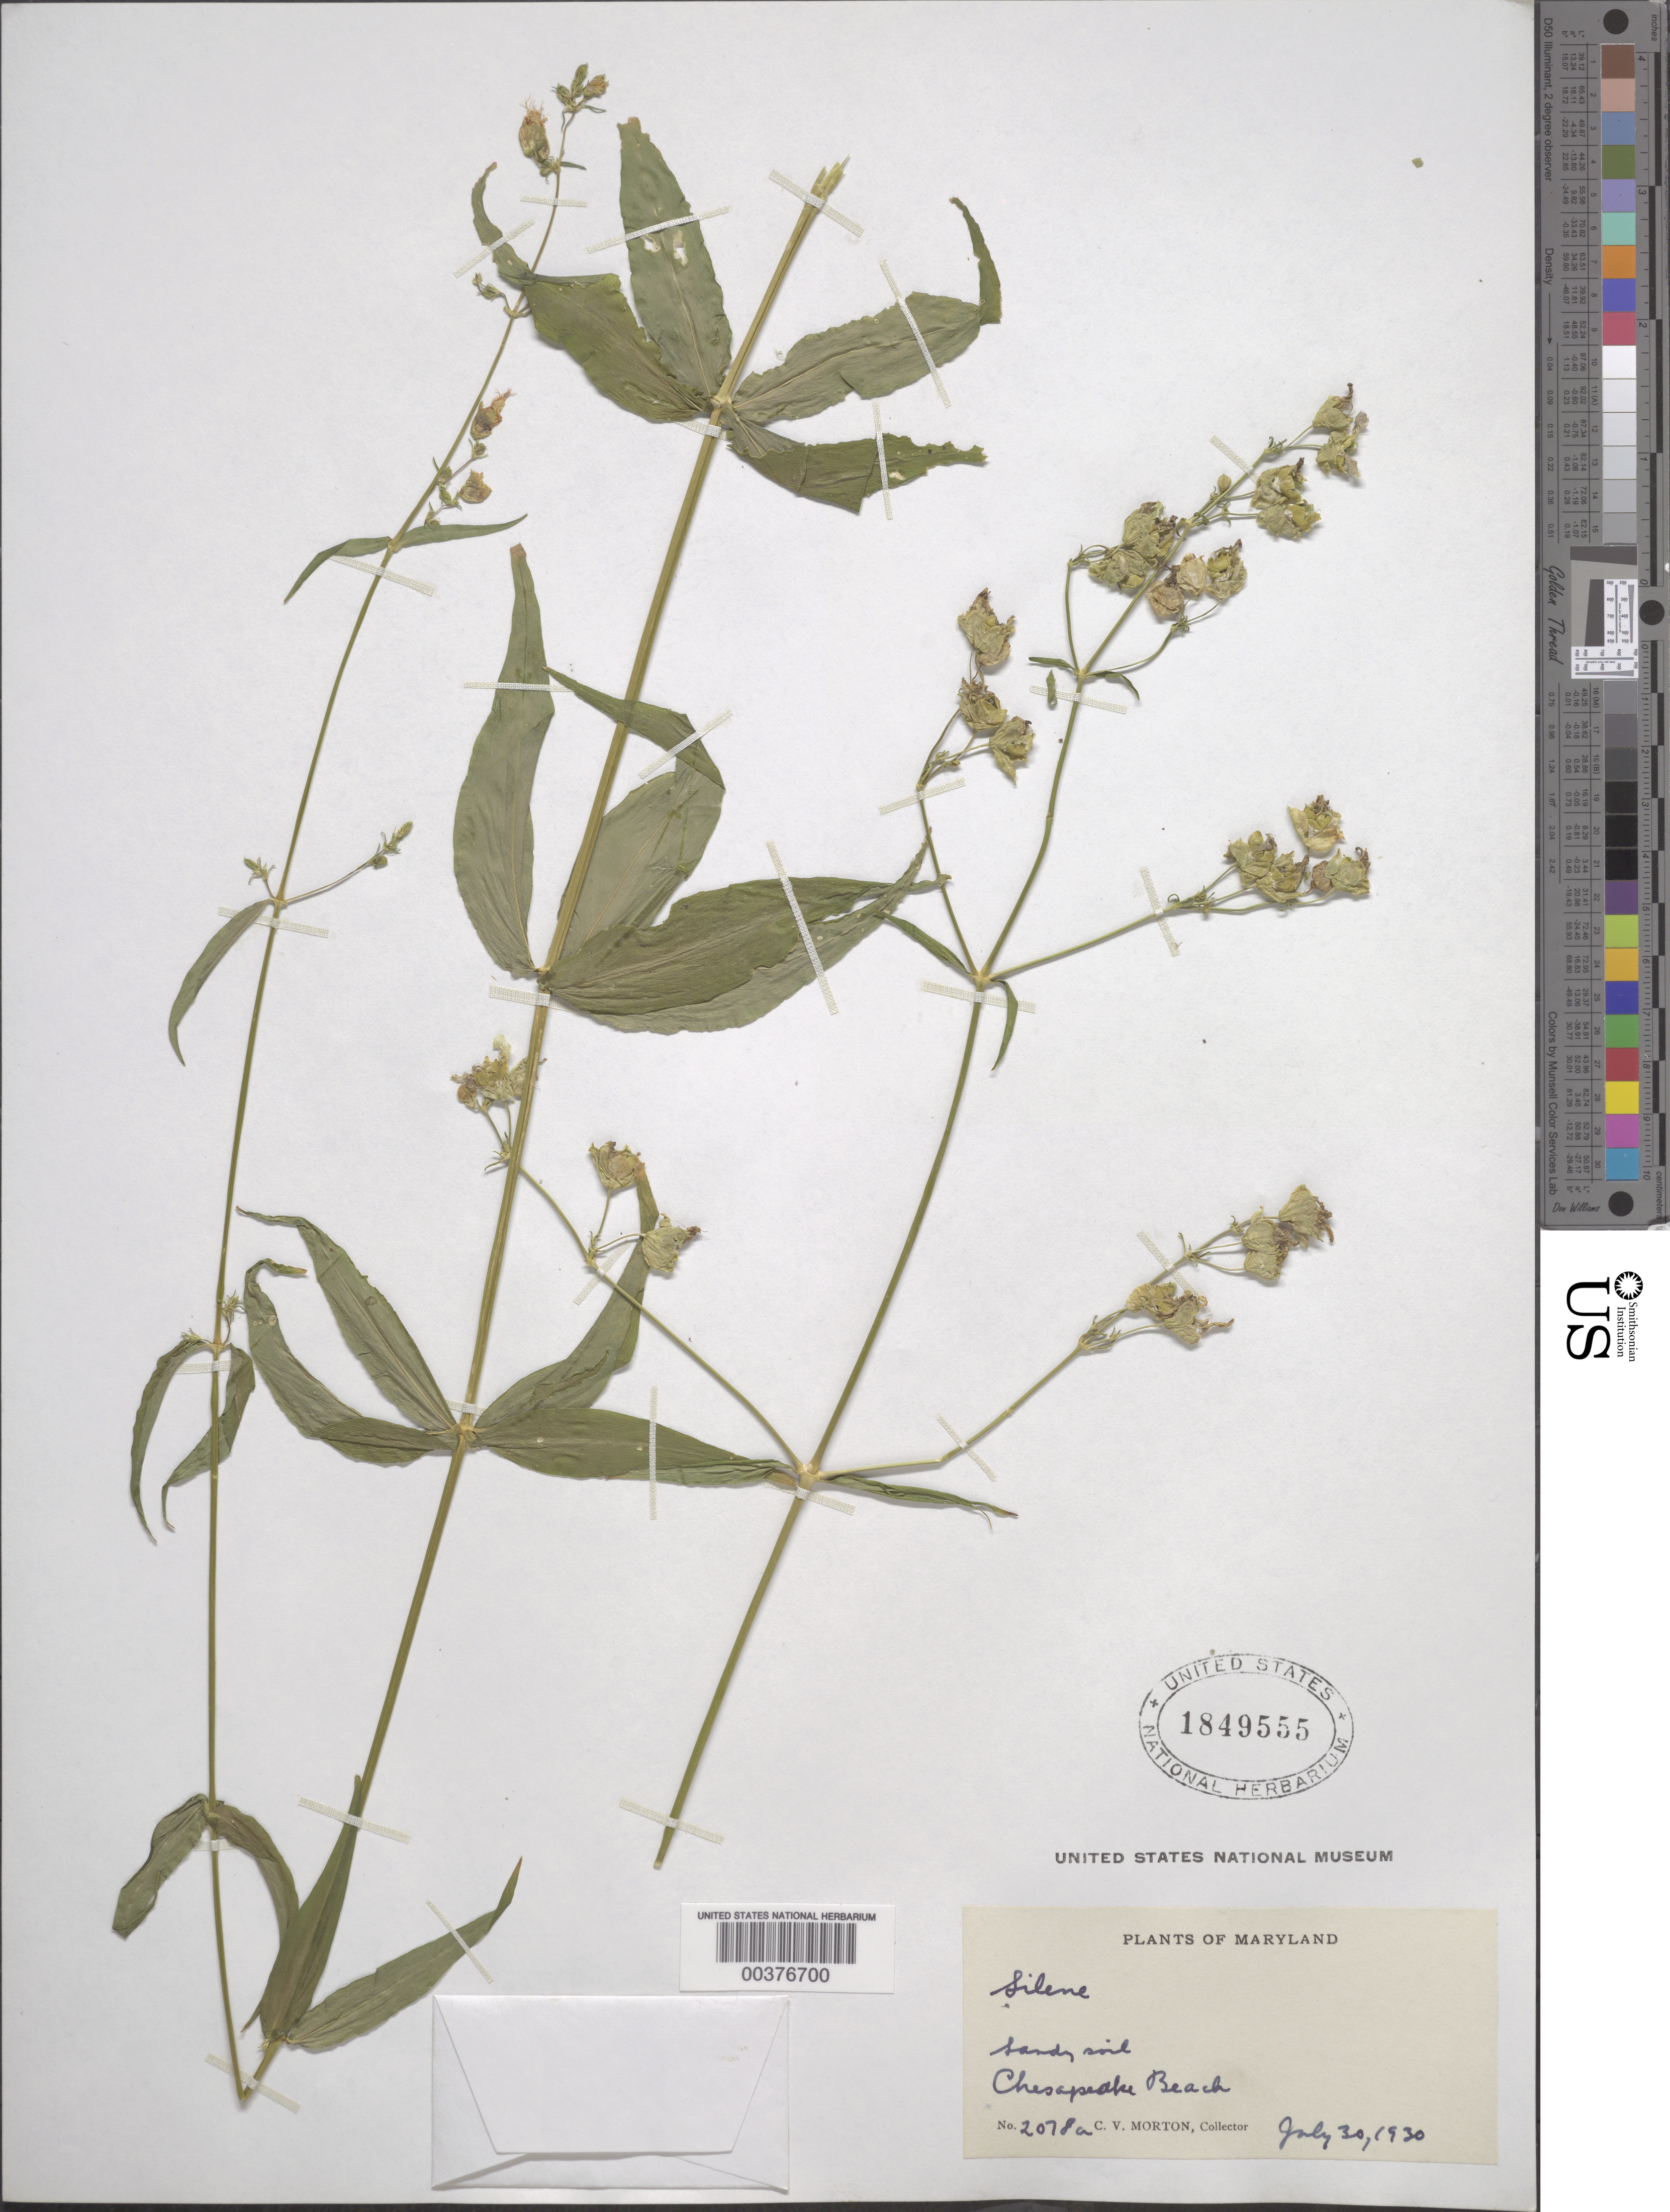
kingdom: Plantae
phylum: Tracheophyta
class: Magnoliopsida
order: Caryophyllales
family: Caryophyllaceae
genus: Silene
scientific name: Silene stellata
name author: (L.) Coyte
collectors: C. V. Morton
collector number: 2078A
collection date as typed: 30 Jul 1930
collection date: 1930-07-30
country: United States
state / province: Maryland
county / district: Calvert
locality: Chesapeake Beach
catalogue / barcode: US 1849555